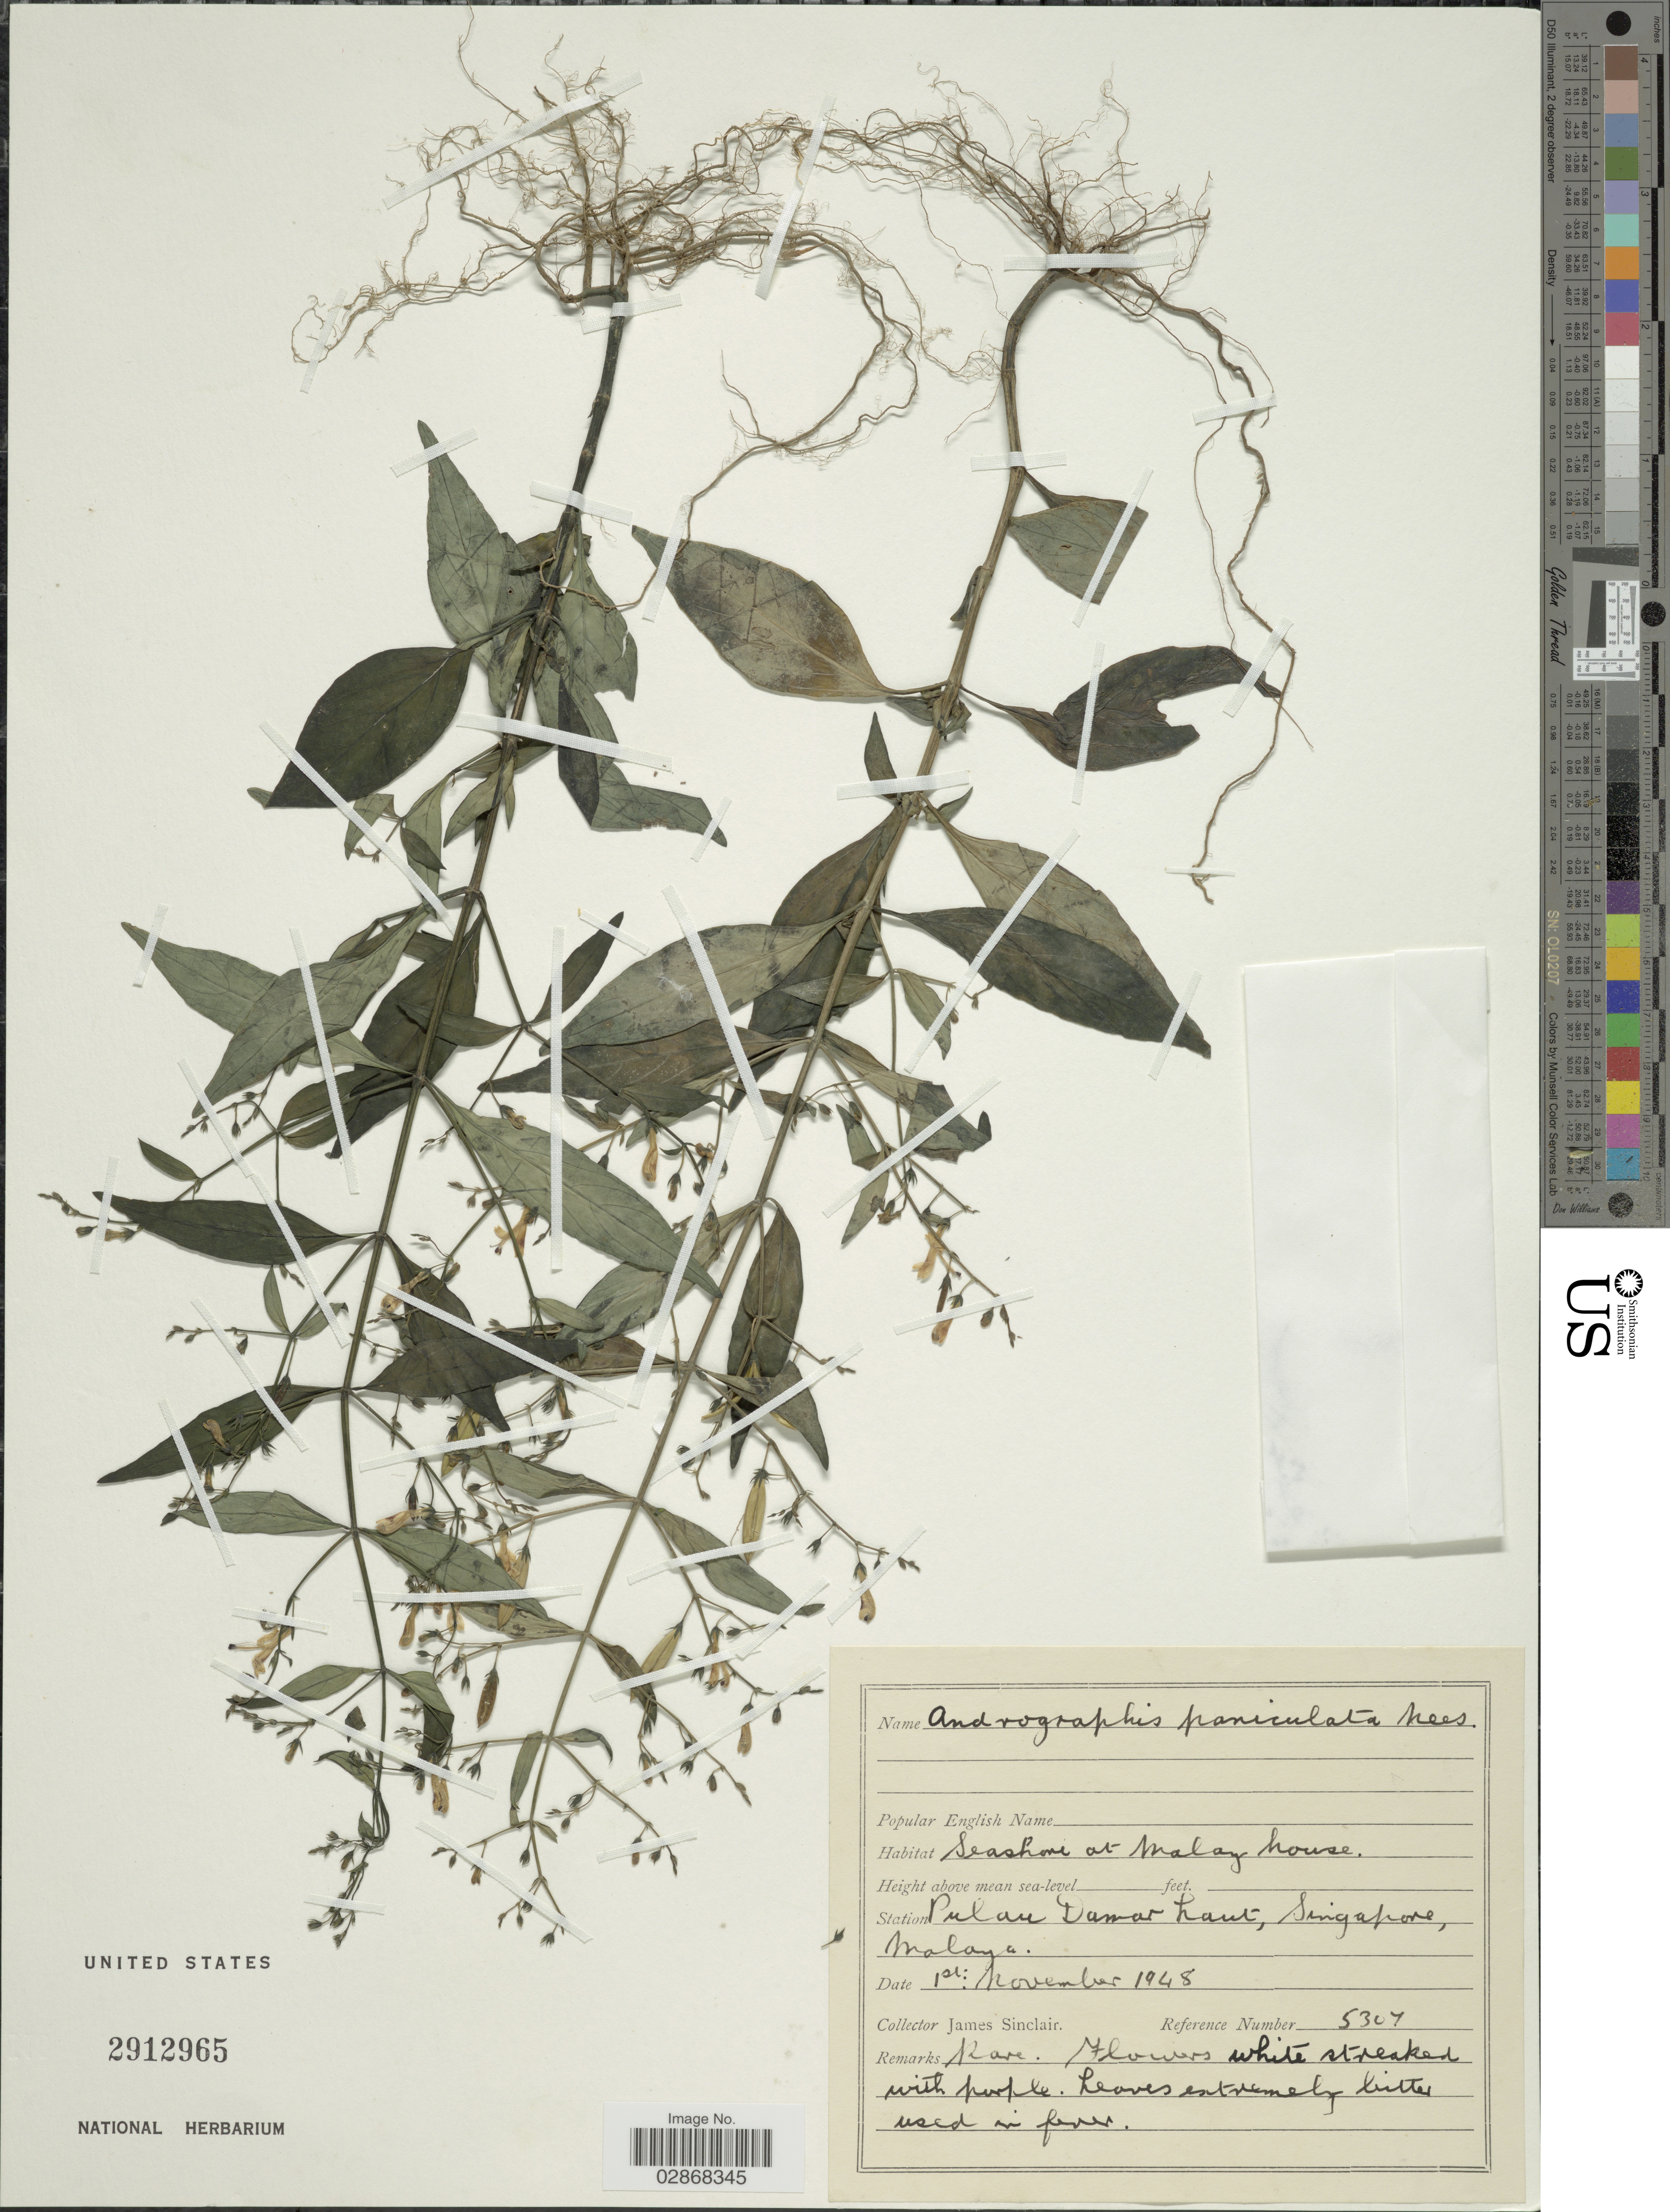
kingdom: Plantae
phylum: Tracheophyta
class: Magnoliopsida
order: Lamiales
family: Acanthaceae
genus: Andrographis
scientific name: Andrographis paniculata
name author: (Burm. f.) Nees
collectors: J. Sinclair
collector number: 5307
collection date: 1948-11-01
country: Singapore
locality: Station: Pulau Damar haut. Malaya.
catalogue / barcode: US 2912965